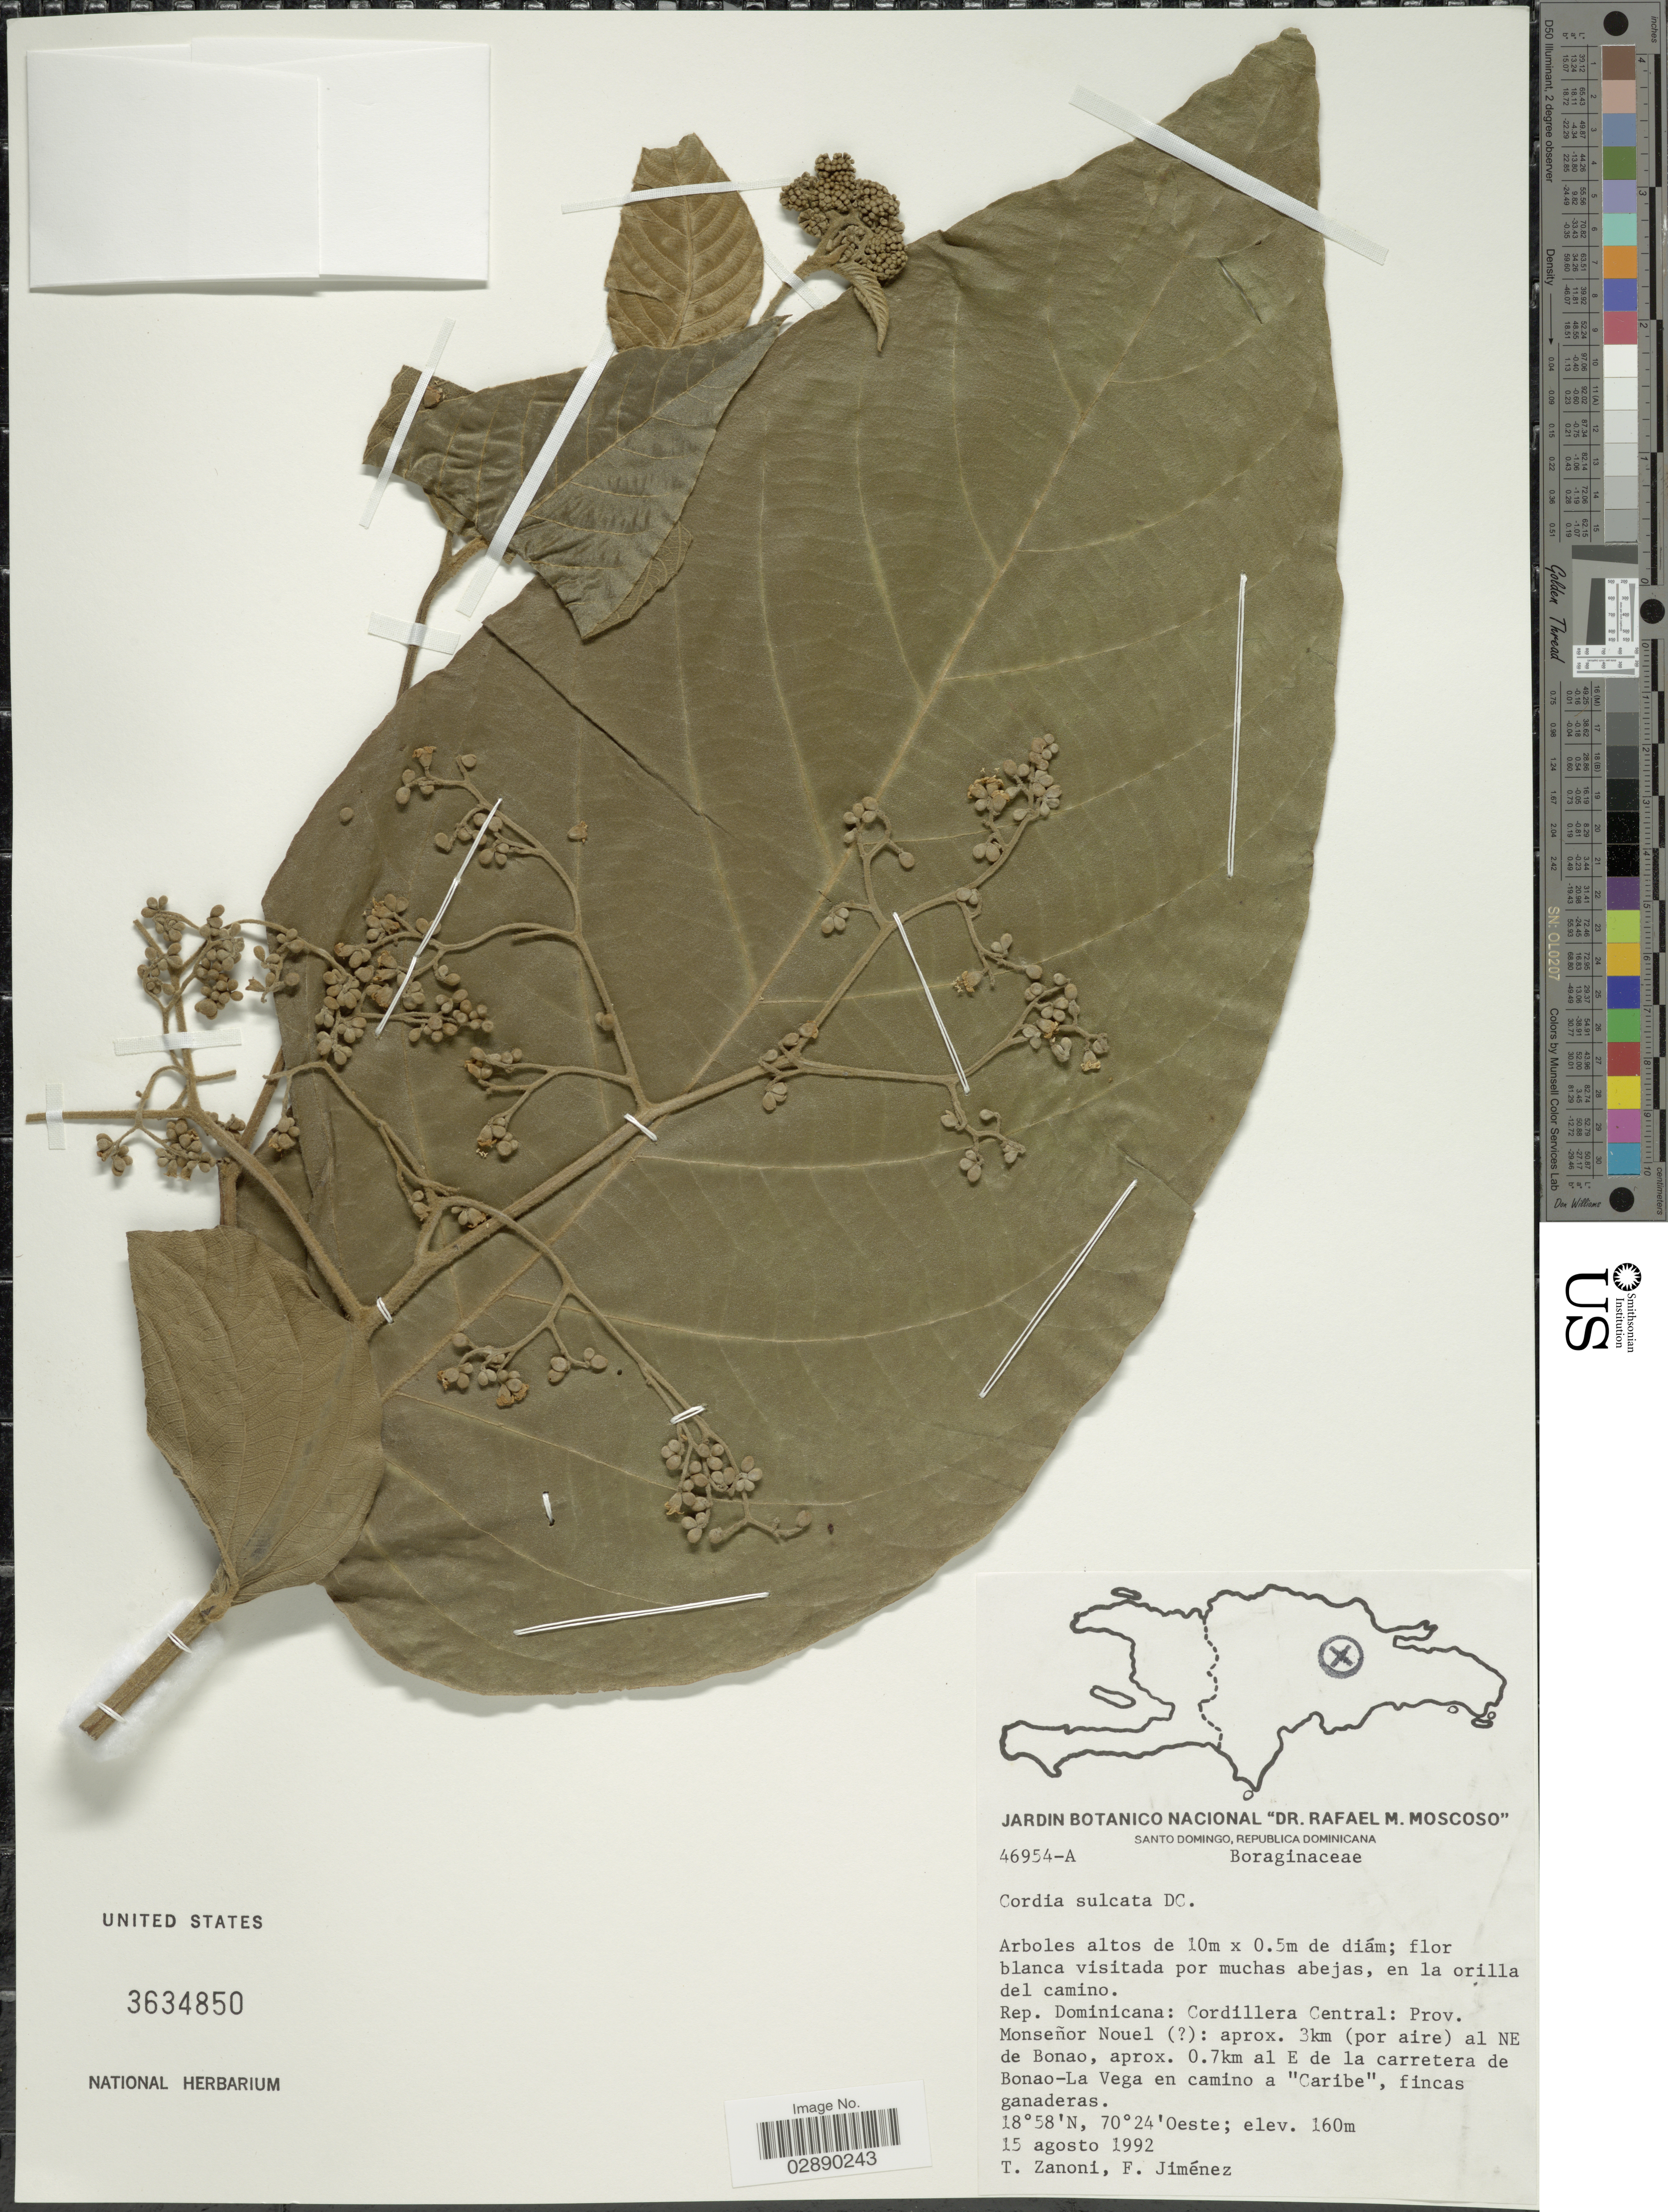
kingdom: Plantae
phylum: Tracheophyta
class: Magnoliopsida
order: Boraginales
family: Cordiaceae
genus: Cordia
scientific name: Cordia sulcata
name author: DC.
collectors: T. Zanoni & F. Jiménez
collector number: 46954-A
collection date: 1992-08-15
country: Dominican Republic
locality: Rep. Dominicana: Cordillera Central: Prov. Monseñor Nouel ( [unsure placement]): aprox. 3 km (por aire) al NE de Bonao, aprox. 0.7km al E de la carretera de Bonao- La Vega en camino a "Caribe", fincas ganaderas.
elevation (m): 160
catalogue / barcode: US 3634850